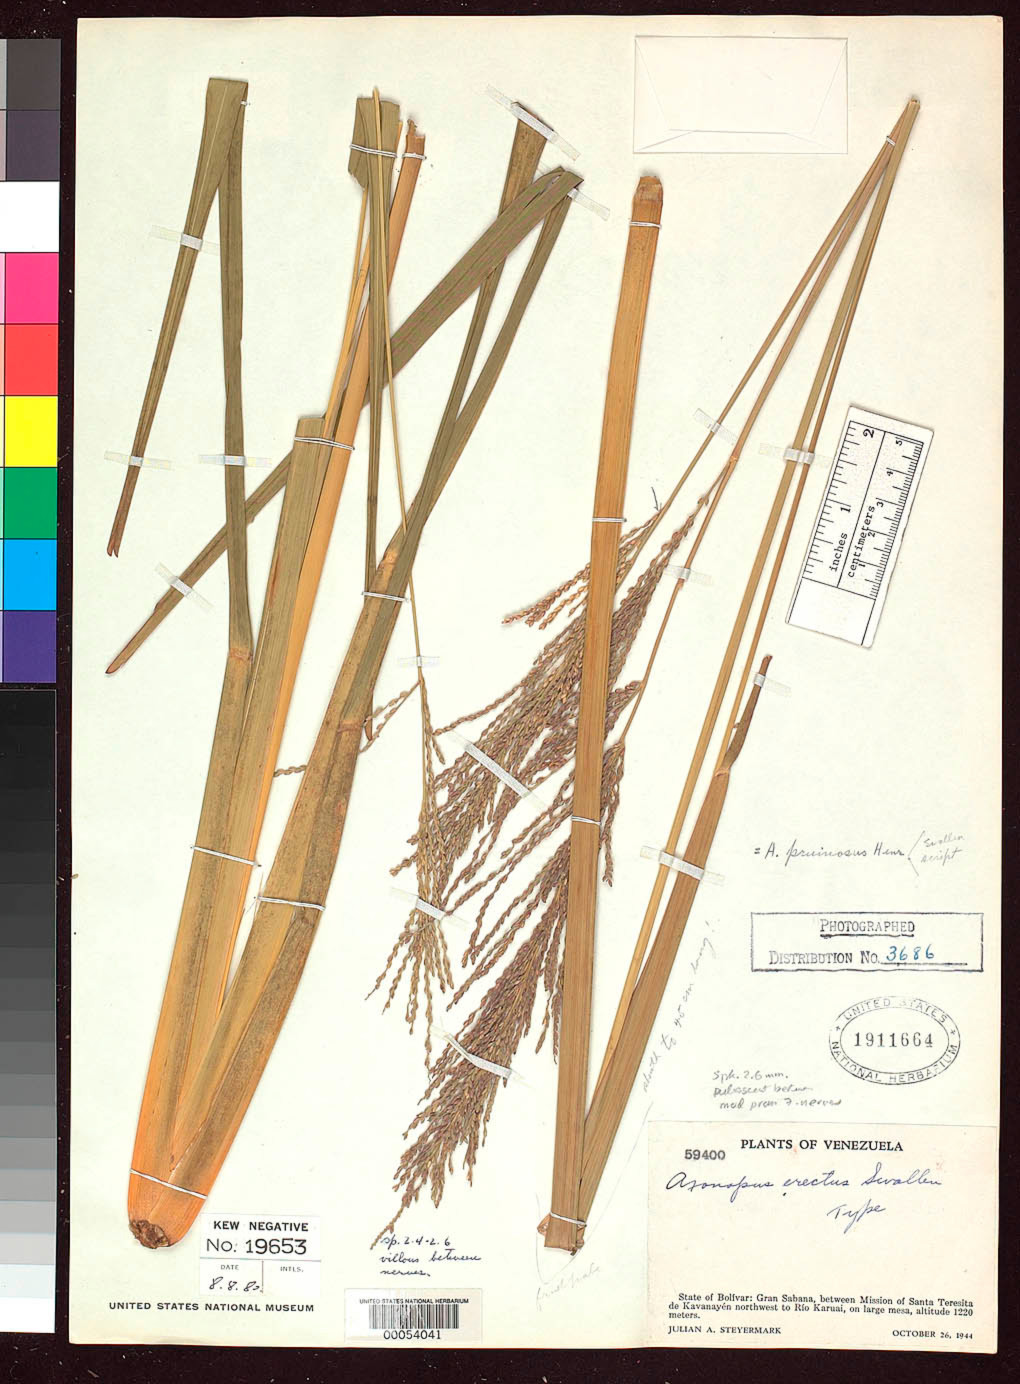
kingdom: Plantae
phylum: Tracheophyta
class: Liliopsida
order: Poales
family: Poaceae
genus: Axonopus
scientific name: Axonopus erectus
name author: Swallen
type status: Holotype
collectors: J. Steyermark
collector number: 59400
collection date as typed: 26 Oct 1944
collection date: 1944-10-26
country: Venezuela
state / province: Bolivar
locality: Gran Sabana, between Mission of Santa Teresita de Kavanayen NW to Rio Karuai.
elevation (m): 1220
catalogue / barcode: US 1911664